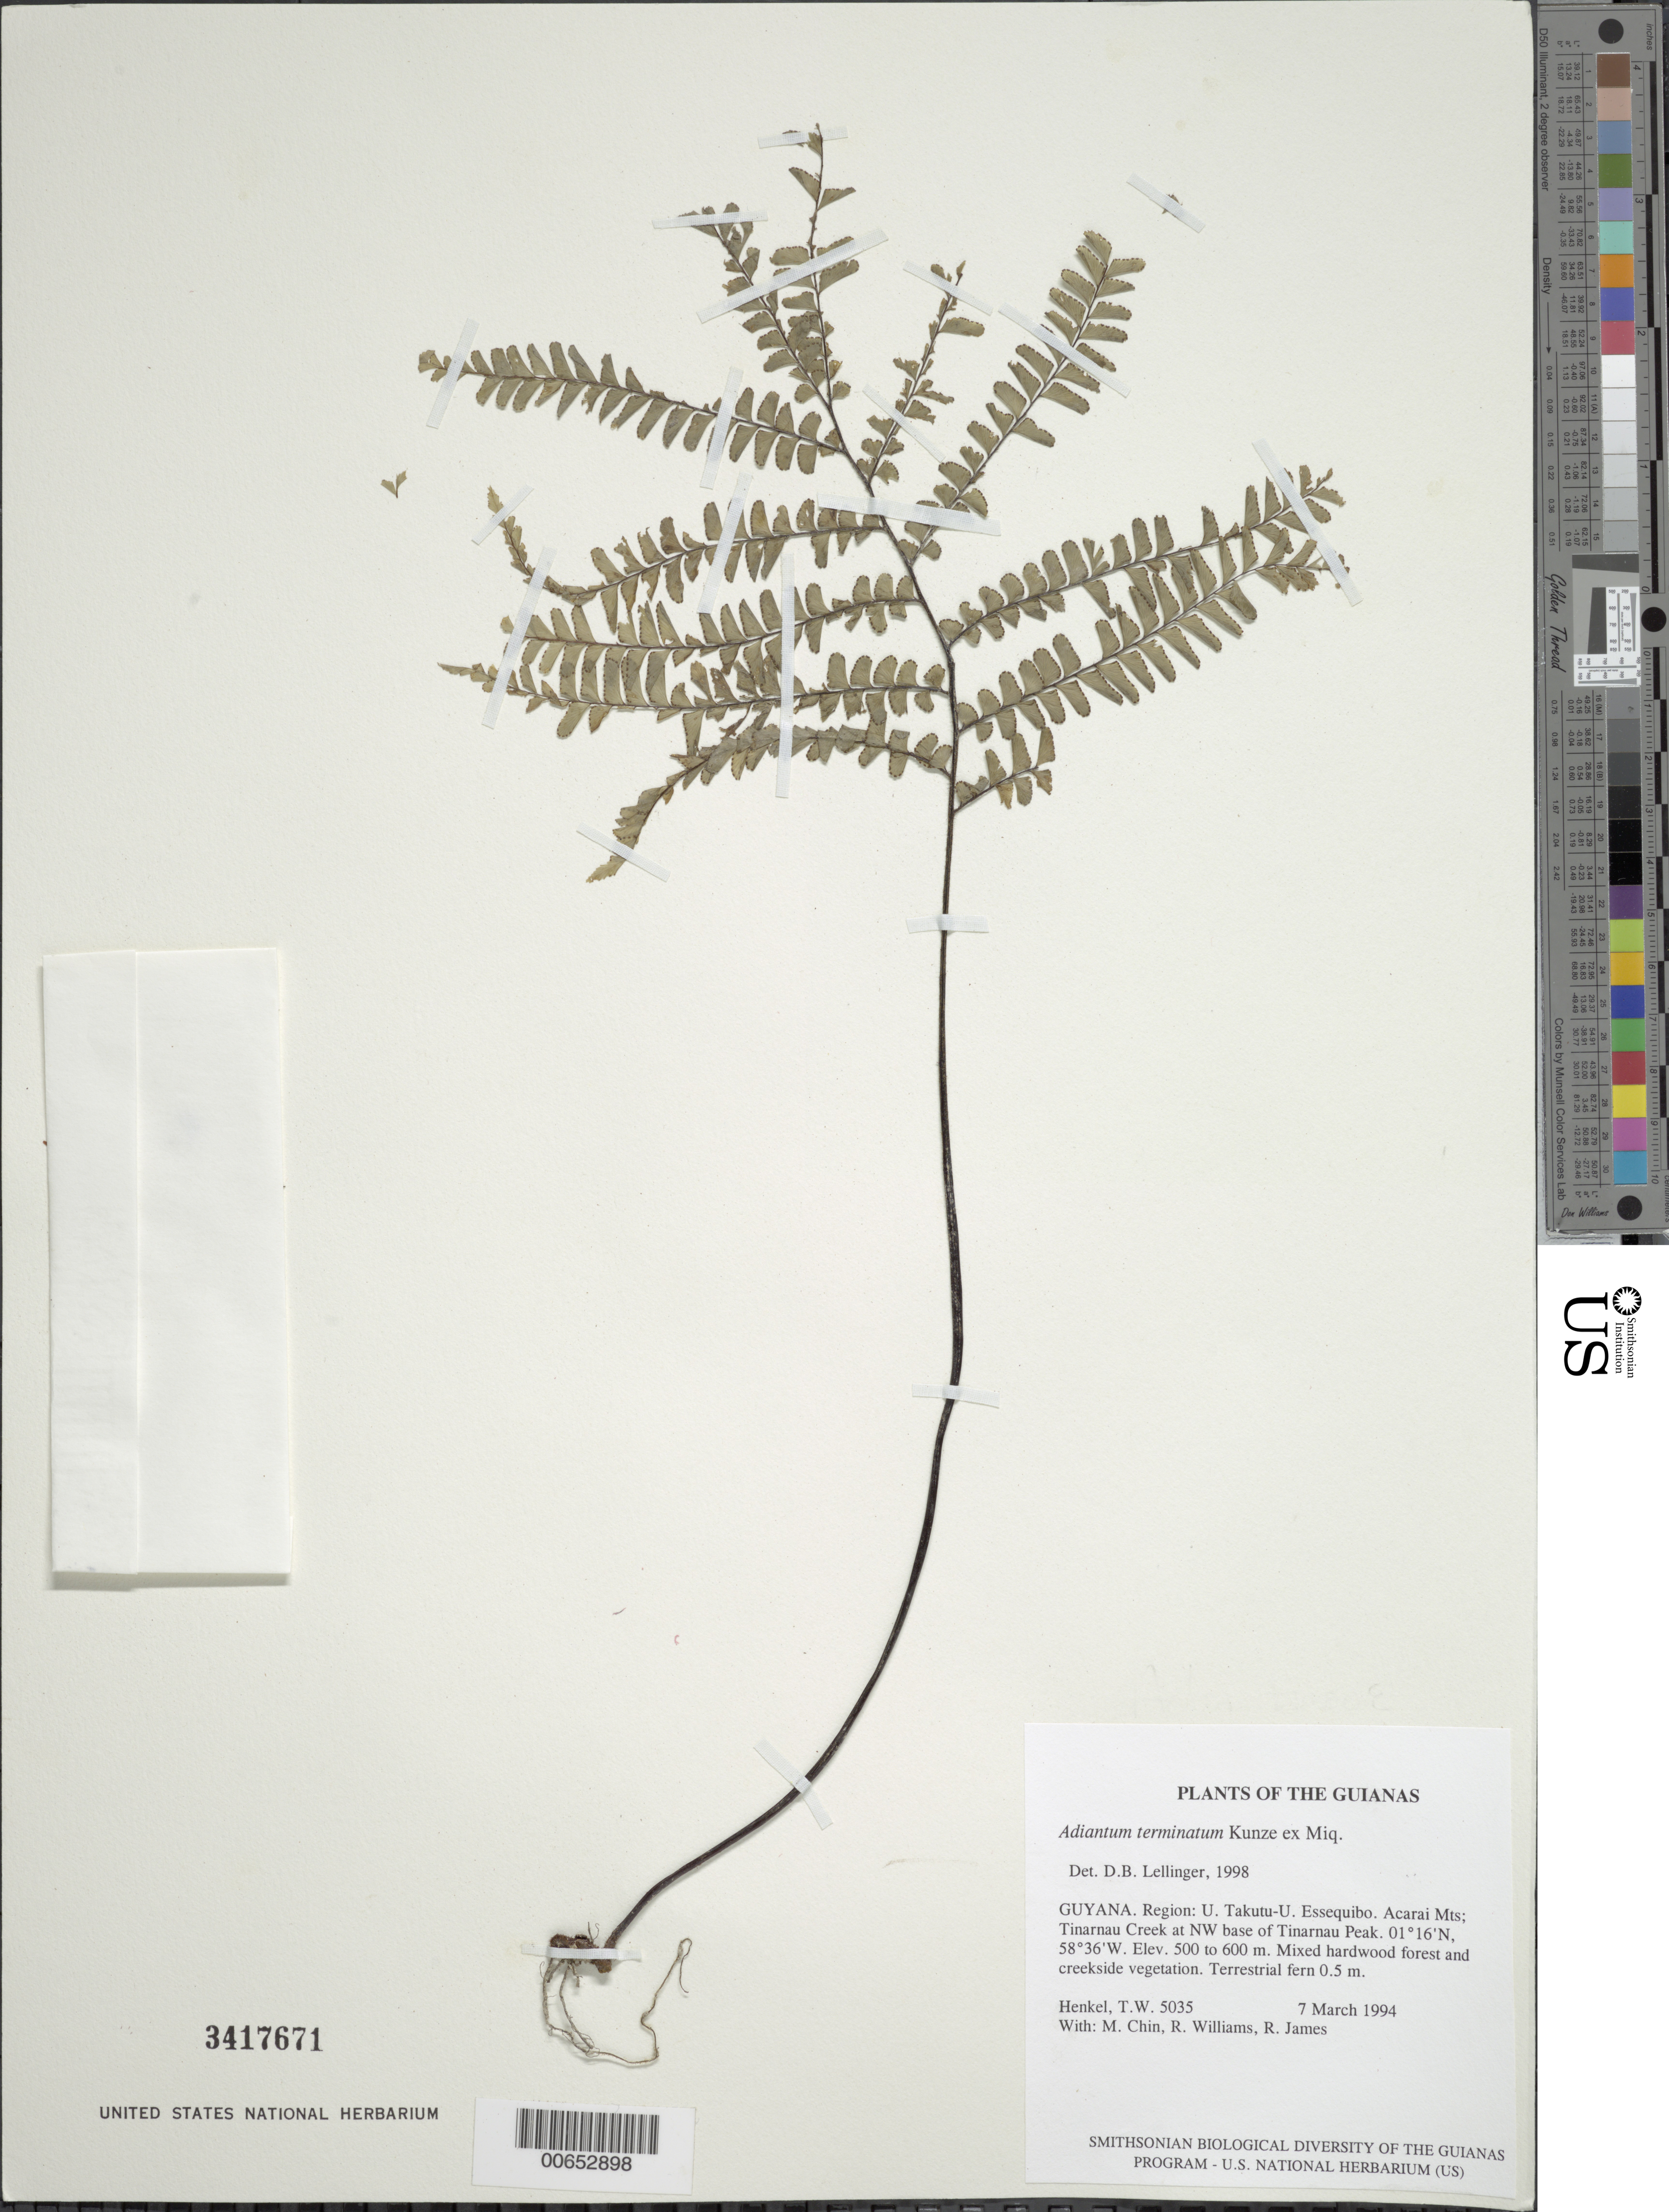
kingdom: Plantae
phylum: Tracheophyta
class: Polypodiopsida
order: Polypodiales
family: Pteridaceae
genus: Adiantum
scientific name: Adiantum terminatum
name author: Kunze ex Miq.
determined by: Lellinger, David B., (BOT), Smithsonian Institution - National Museum of Natural History (UNITED STATES)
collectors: T. Henkel, M. Chin, R. Williams & R. James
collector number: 5035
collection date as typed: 7 March 1994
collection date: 1994-03-07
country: Guyana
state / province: U. Takutu-U. Essequibo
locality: Acarai Mts; Tinarnau Creek at NW base of Tinarnau Peak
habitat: Mixed hardwood forest and creekside vegetation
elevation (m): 500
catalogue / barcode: US 3417671